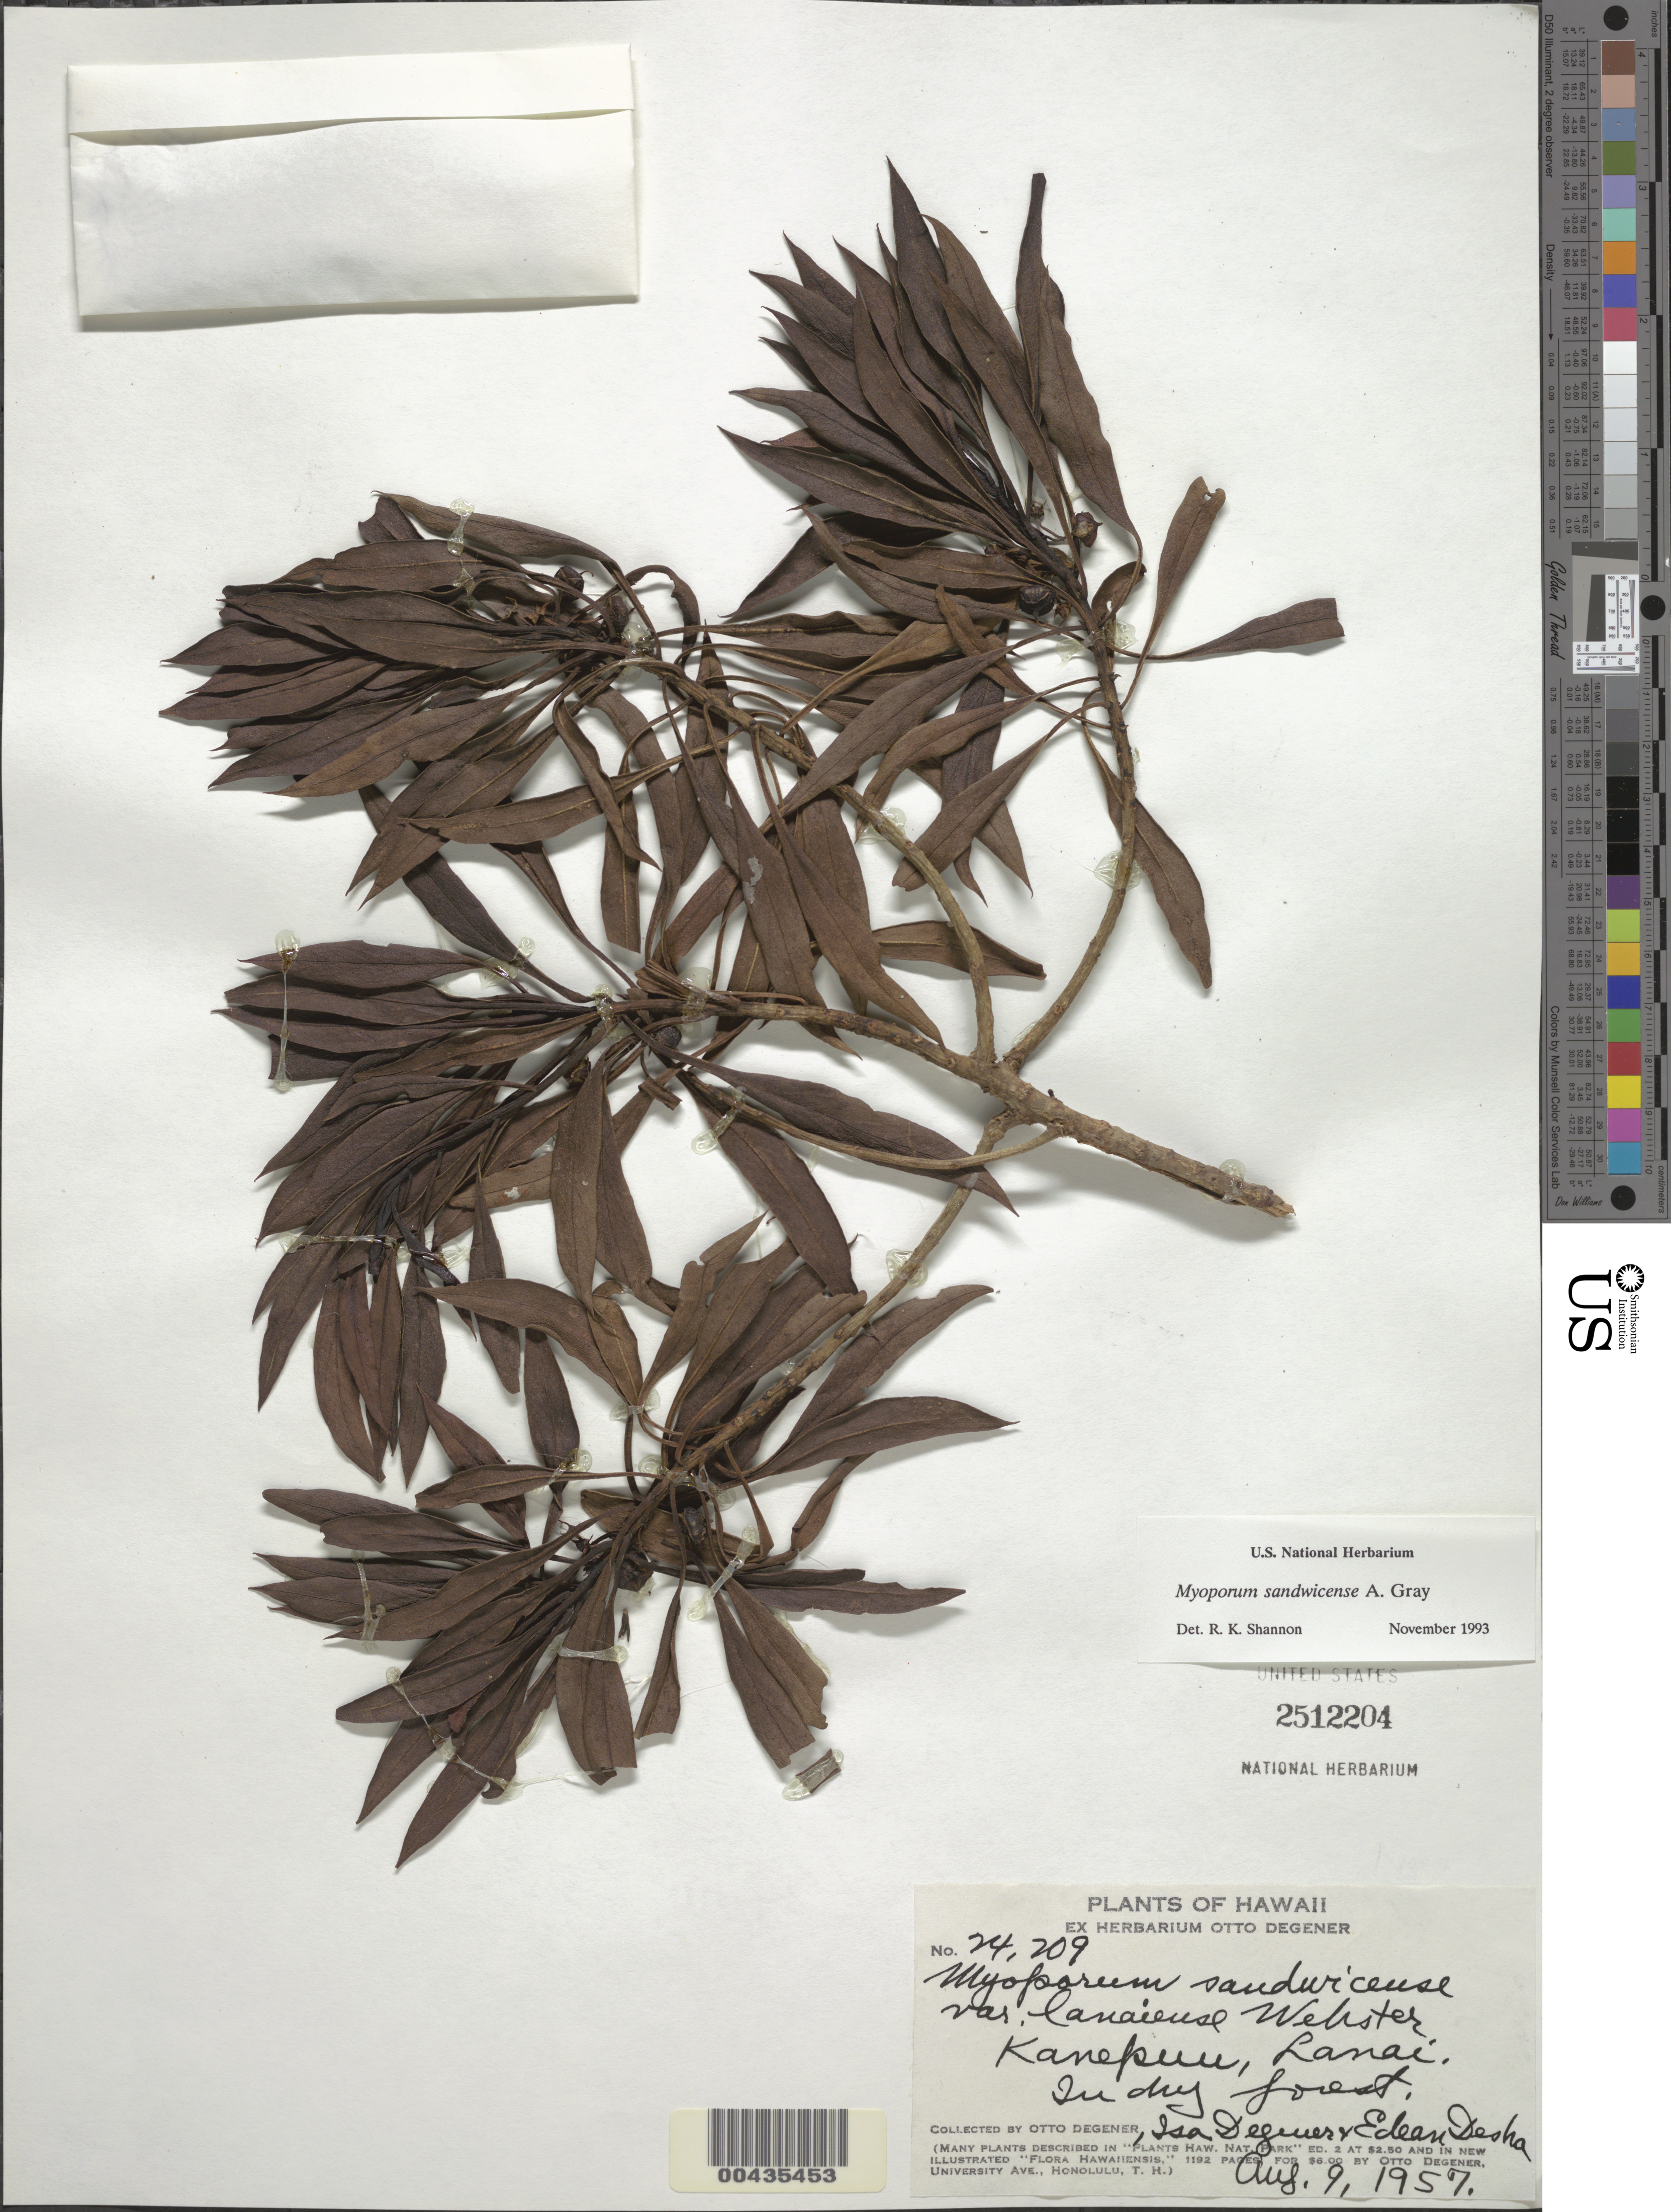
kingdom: Plantae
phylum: Tracheophyta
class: Magnoliopsida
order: Lamiales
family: Scrophulariaceae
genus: Myoporum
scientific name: Myoporum sandwicense subsp. lanaiense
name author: (G.L. Webster) Chinnock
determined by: Wagner, W. L., (BOT), Smithsonian Institution - National Museum of Natural History (UNITED STATES)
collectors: O. Degener, I. Degener & E. Desha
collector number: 24209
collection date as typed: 9 Aug 1957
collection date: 1957-08-09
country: United States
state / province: Hawaii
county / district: Maui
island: Lana'i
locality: Kanepuu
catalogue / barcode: US 2512204